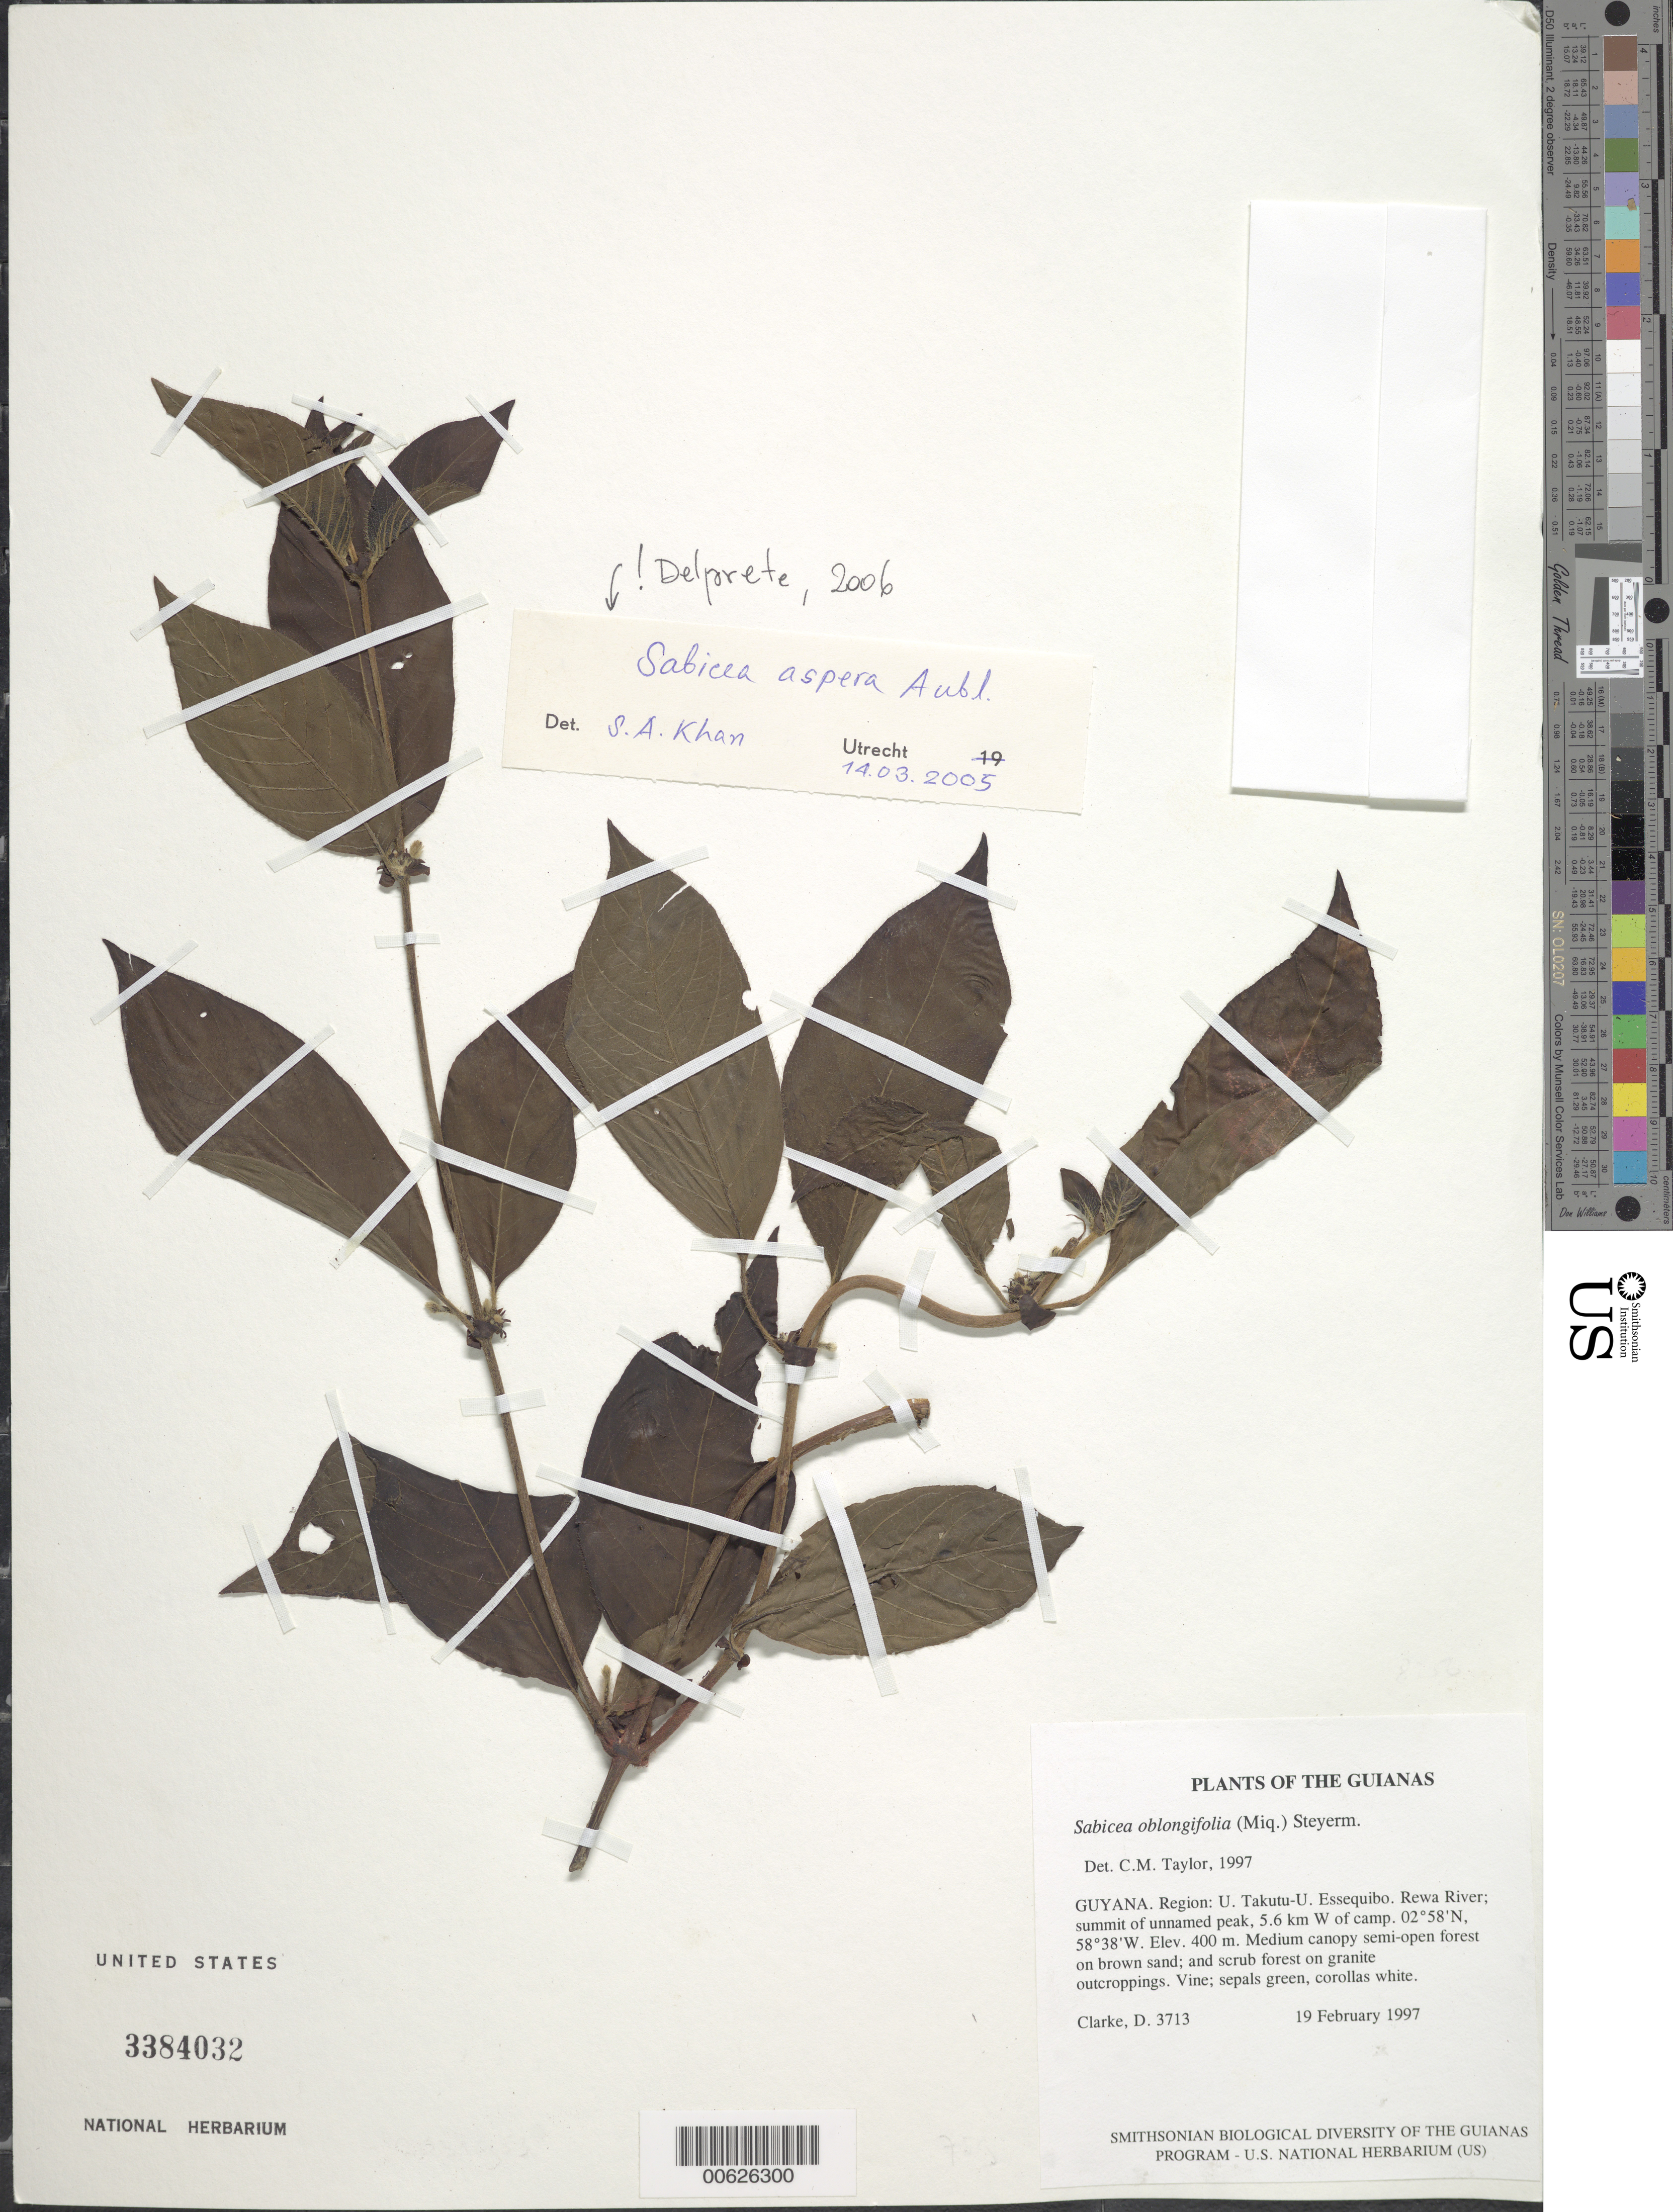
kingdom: Plantae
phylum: Tracheophyta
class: Magnoliopsida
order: Gentianales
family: Rubiaceae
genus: Sabicea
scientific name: Sabicea aspera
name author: Aubl.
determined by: Delprete, P. G., Herb. de Guyane Cay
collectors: H. D. Clarke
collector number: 3713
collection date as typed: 19 February 1997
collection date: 1997-02-19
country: Guyana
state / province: U. Takutu-U. Essequibo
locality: Rewa River; summit of unnamed peak, 5.6 km W of camp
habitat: Medium canopy semi-open forest on brown sand; and scrub forest on granite outcroppings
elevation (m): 400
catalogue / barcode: US 3384032